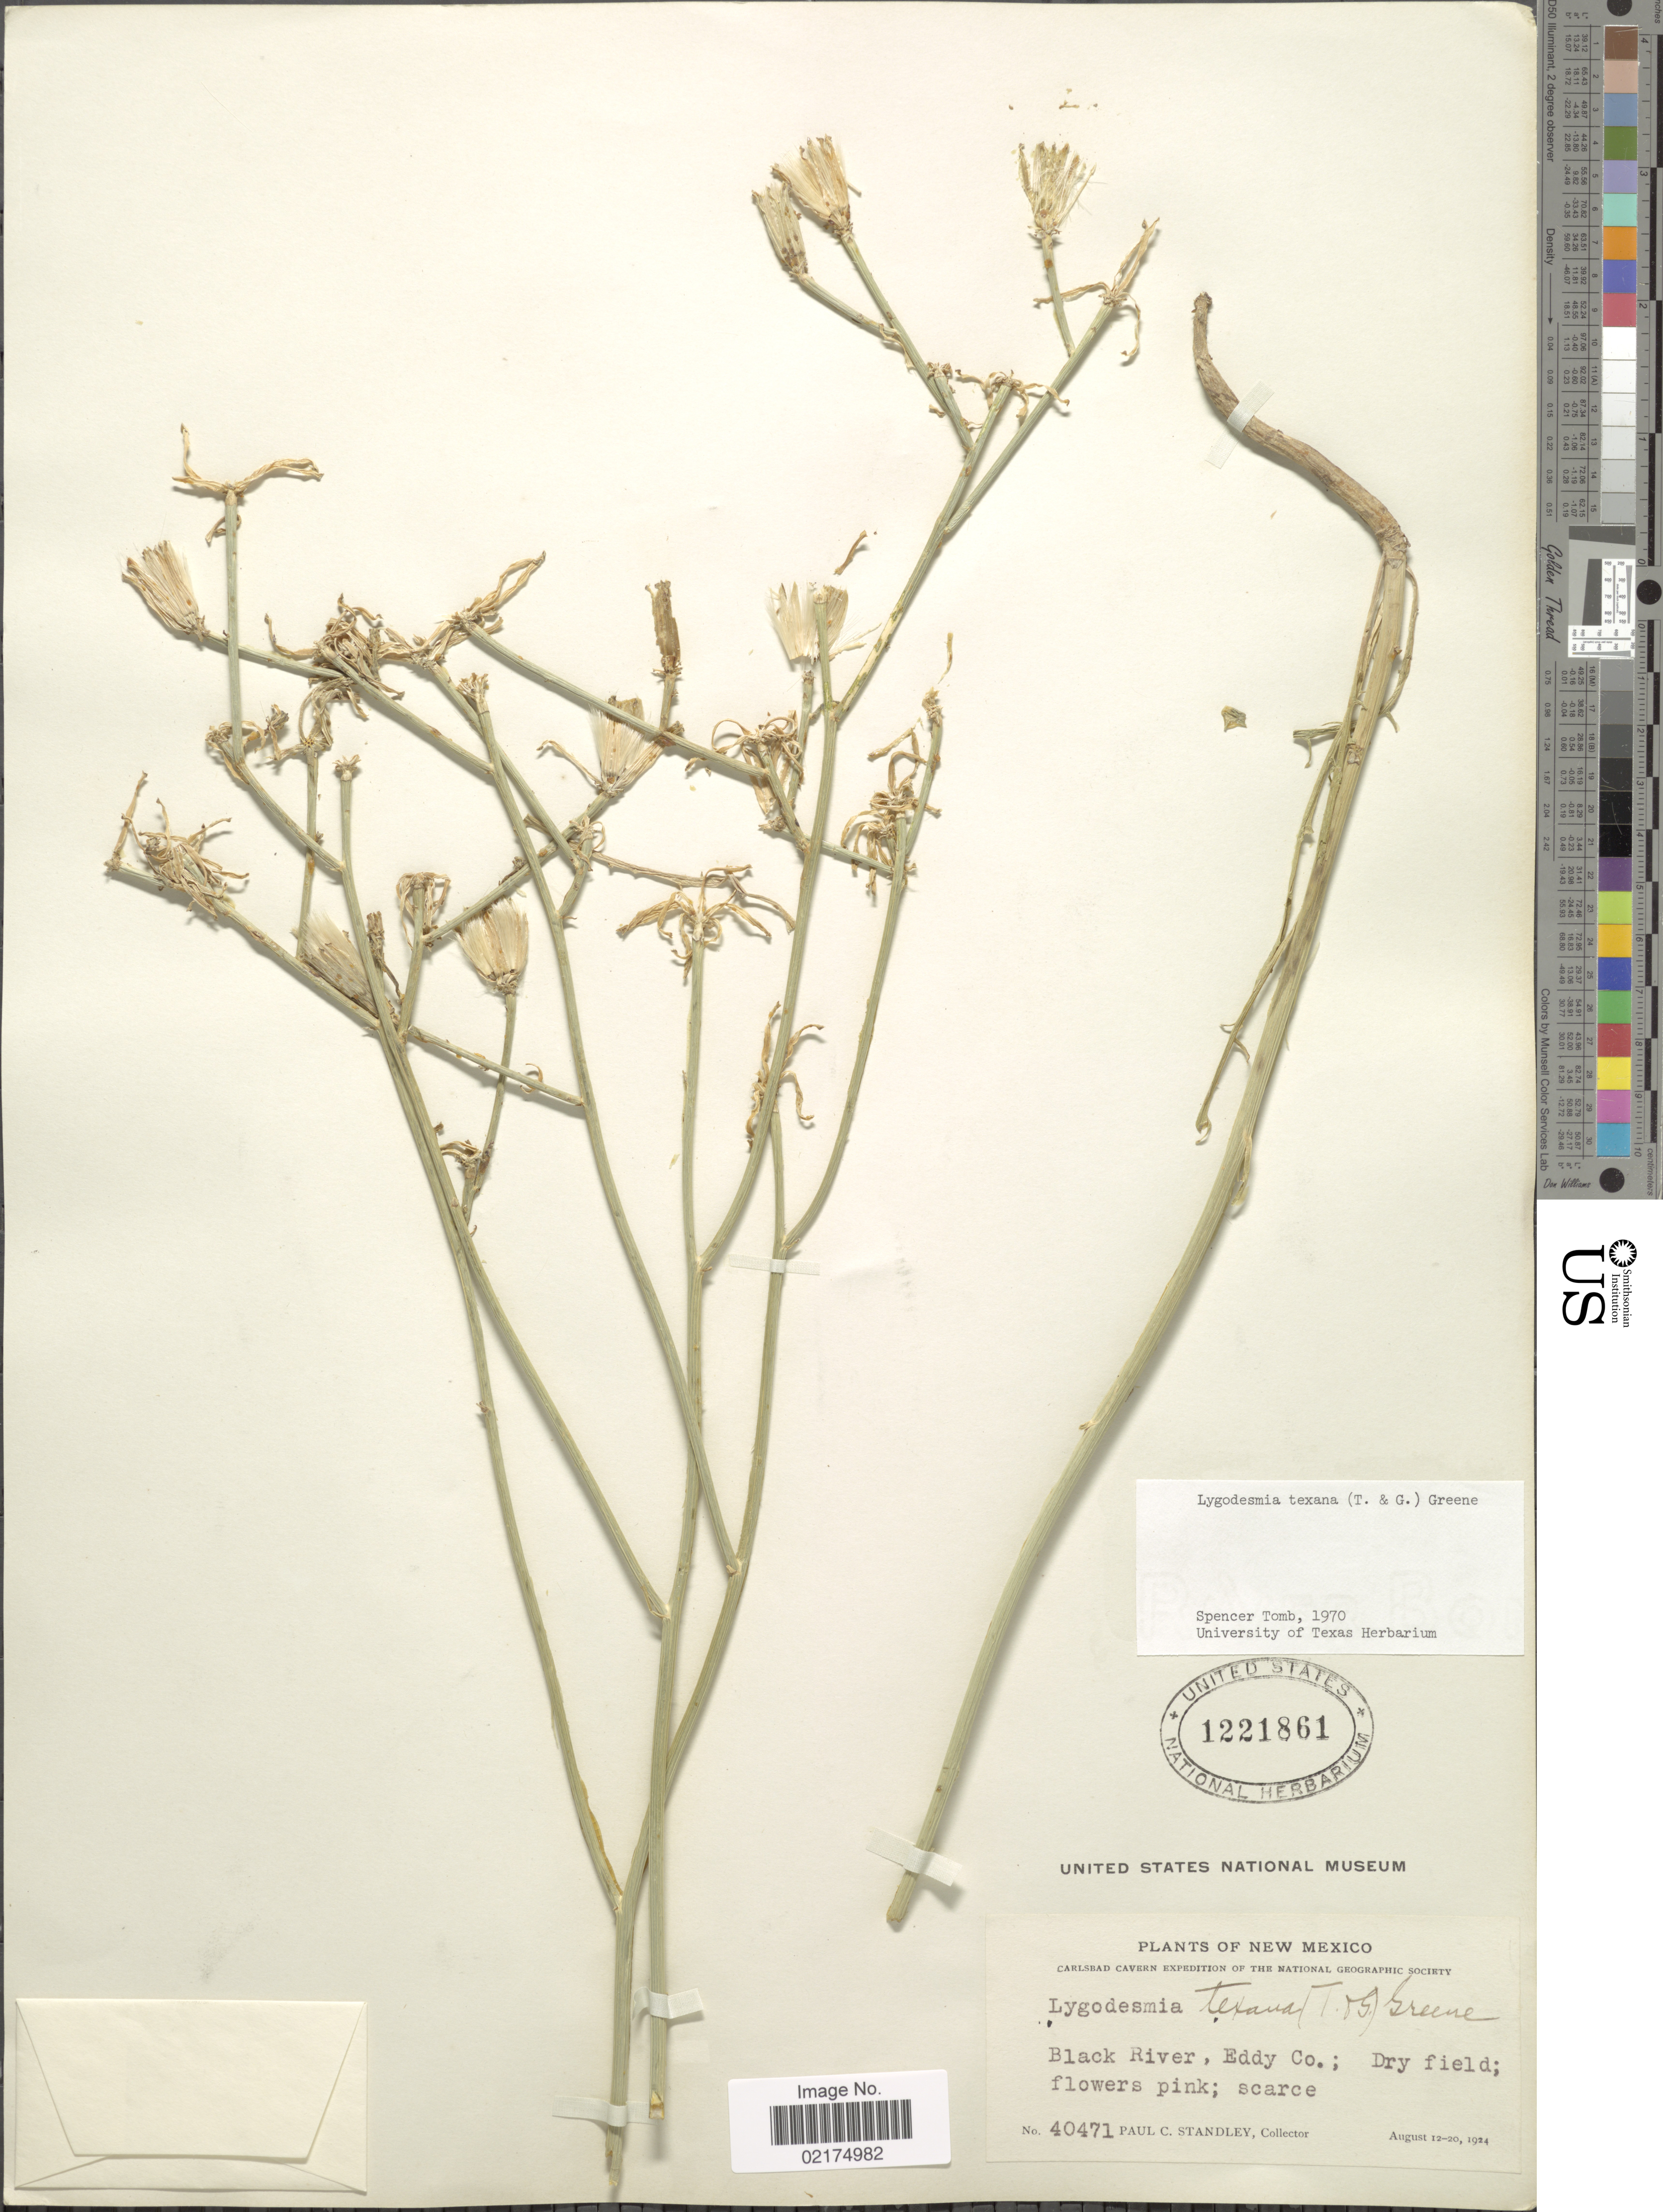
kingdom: Plantae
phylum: Tracheophyta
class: Magnoliopsida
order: Asterales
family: Asteraceae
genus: Lygodesmia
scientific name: Lygodesmia texana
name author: (Torr. & A. Gray) Greene ex Small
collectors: P. C. Standley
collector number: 40471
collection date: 1924-08-12/1924-08-20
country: United States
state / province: New Mexico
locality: Black River, Eddy Co.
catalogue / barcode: US 1221861